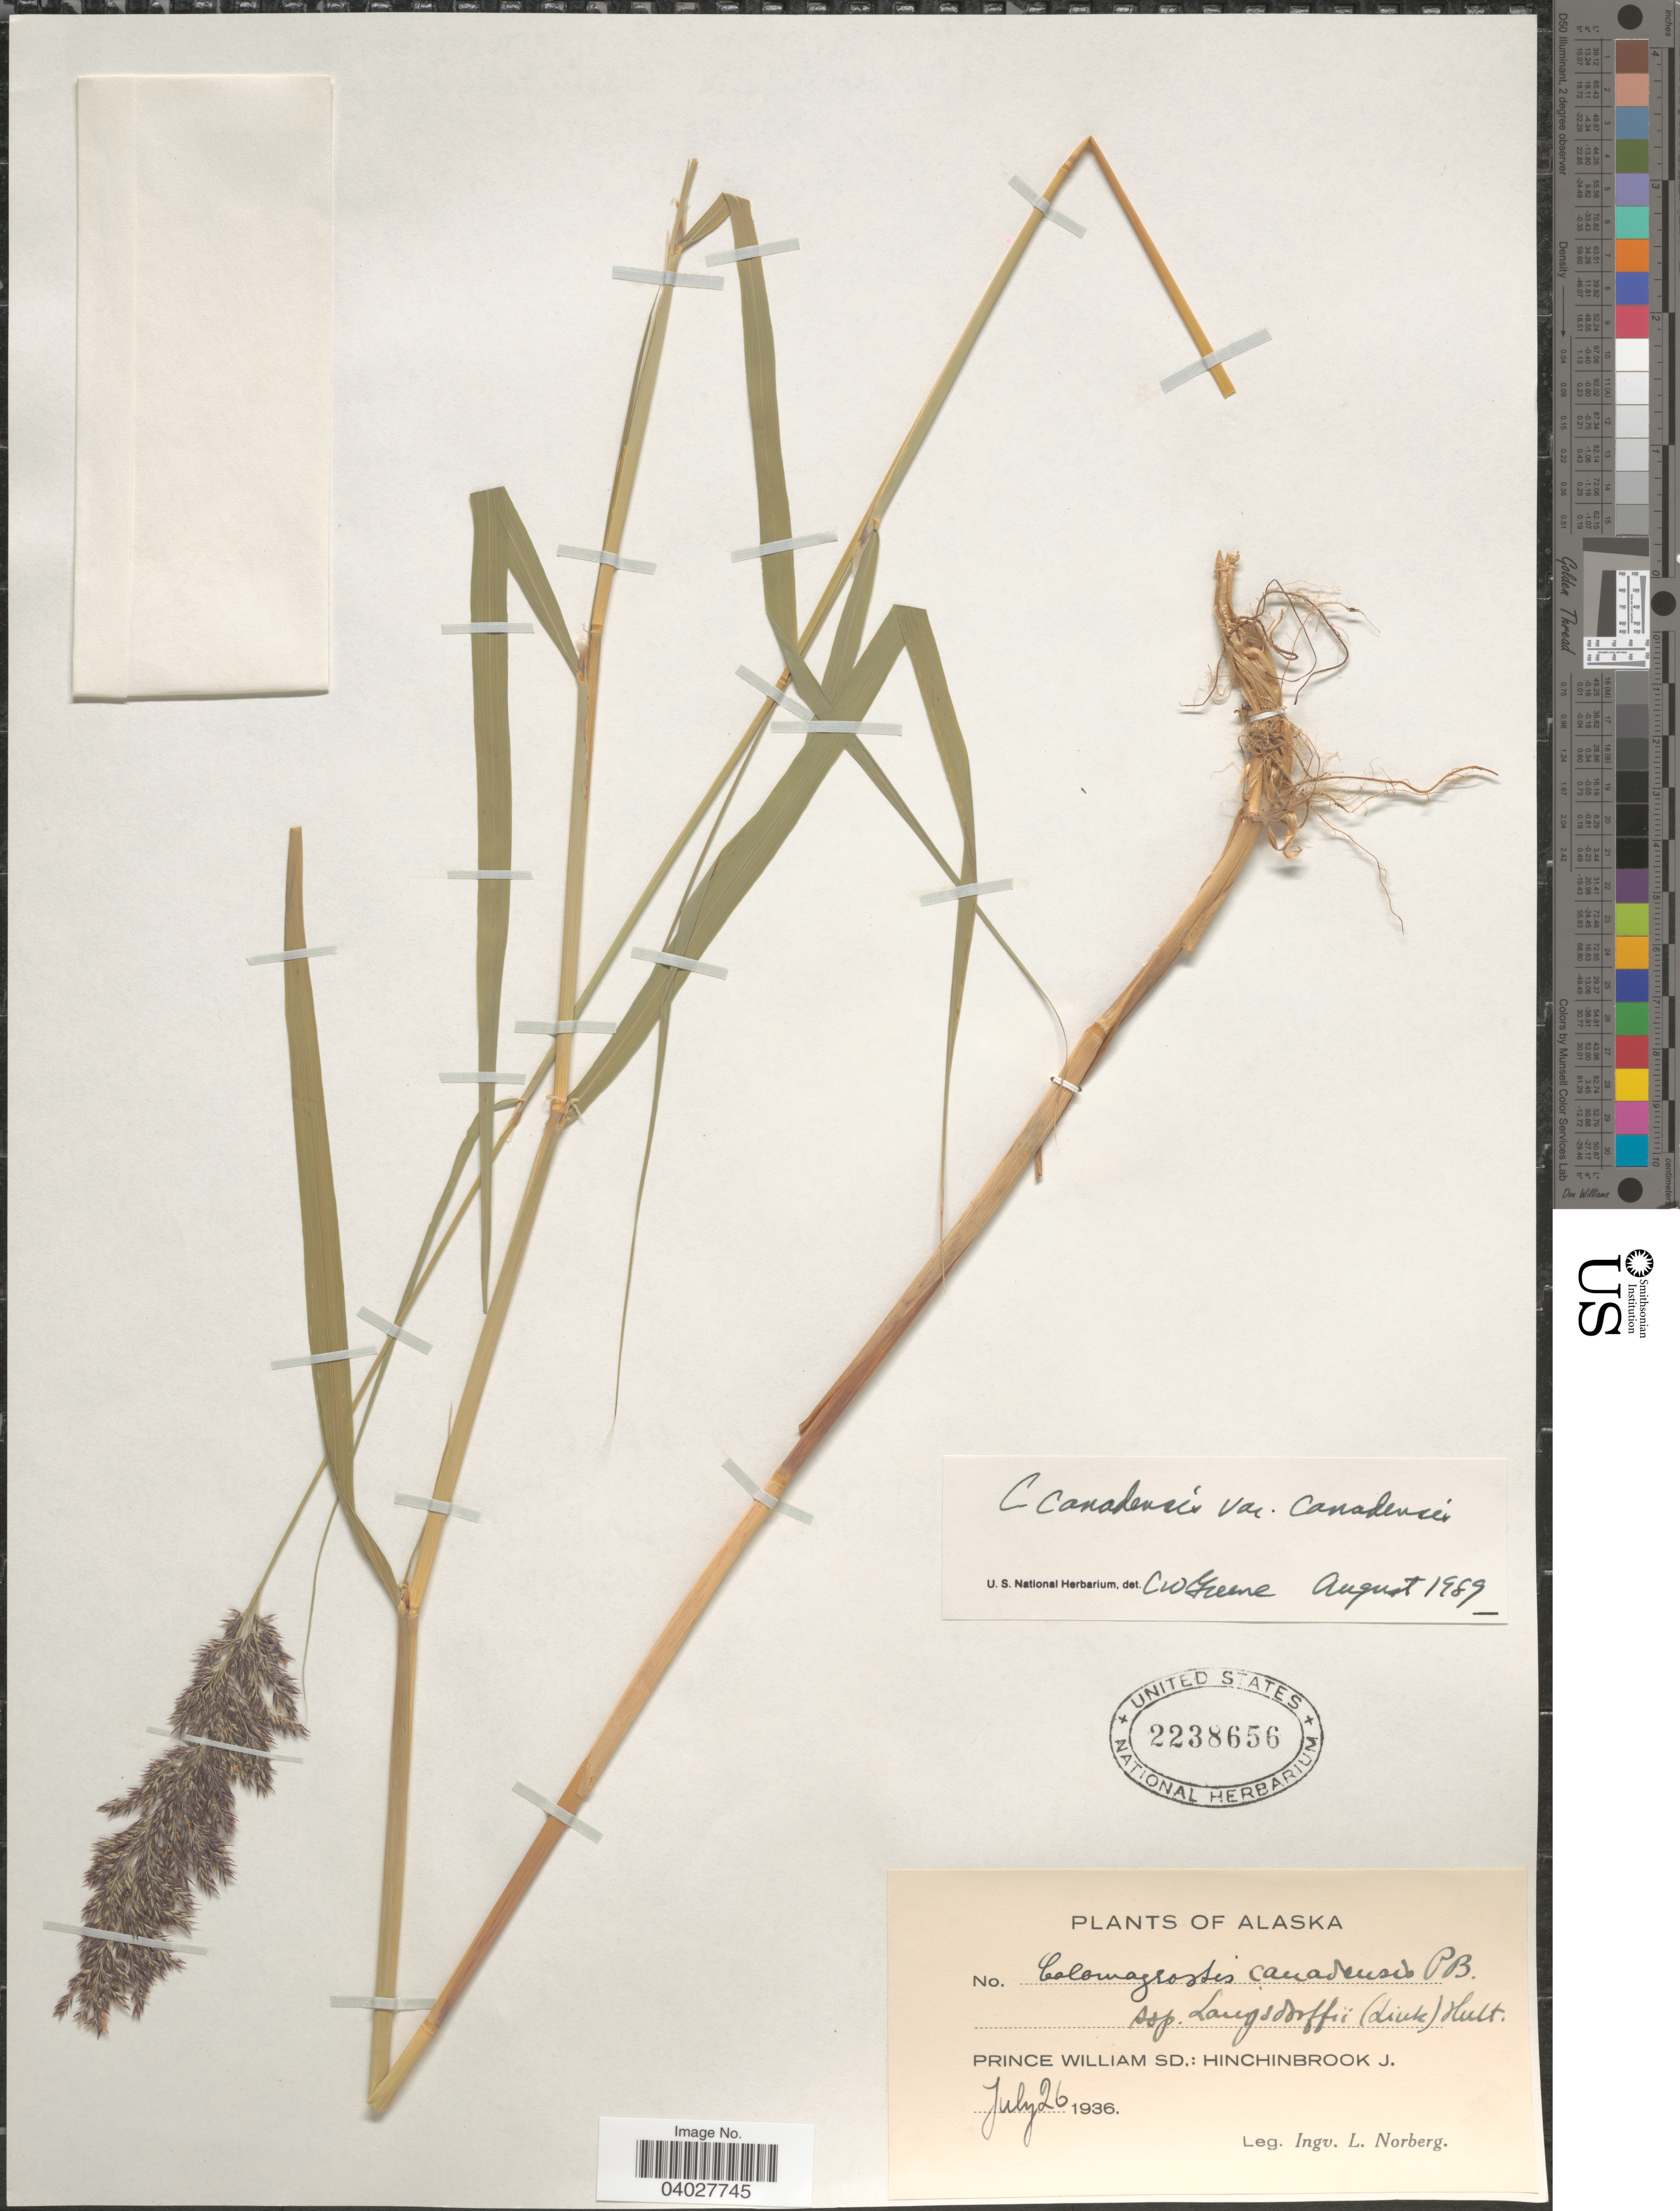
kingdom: Plantae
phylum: Tracheophyta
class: Liliopsida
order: Poales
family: Poaceae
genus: Calamagrostis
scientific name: Calamagrostis canadensis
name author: (Michx.) P. Beauv.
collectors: I. Norberg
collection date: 1936-07-26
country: United States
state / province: Alaska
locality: Prince William Sd.: Hinchinbrook J.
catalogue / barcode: US 2238656